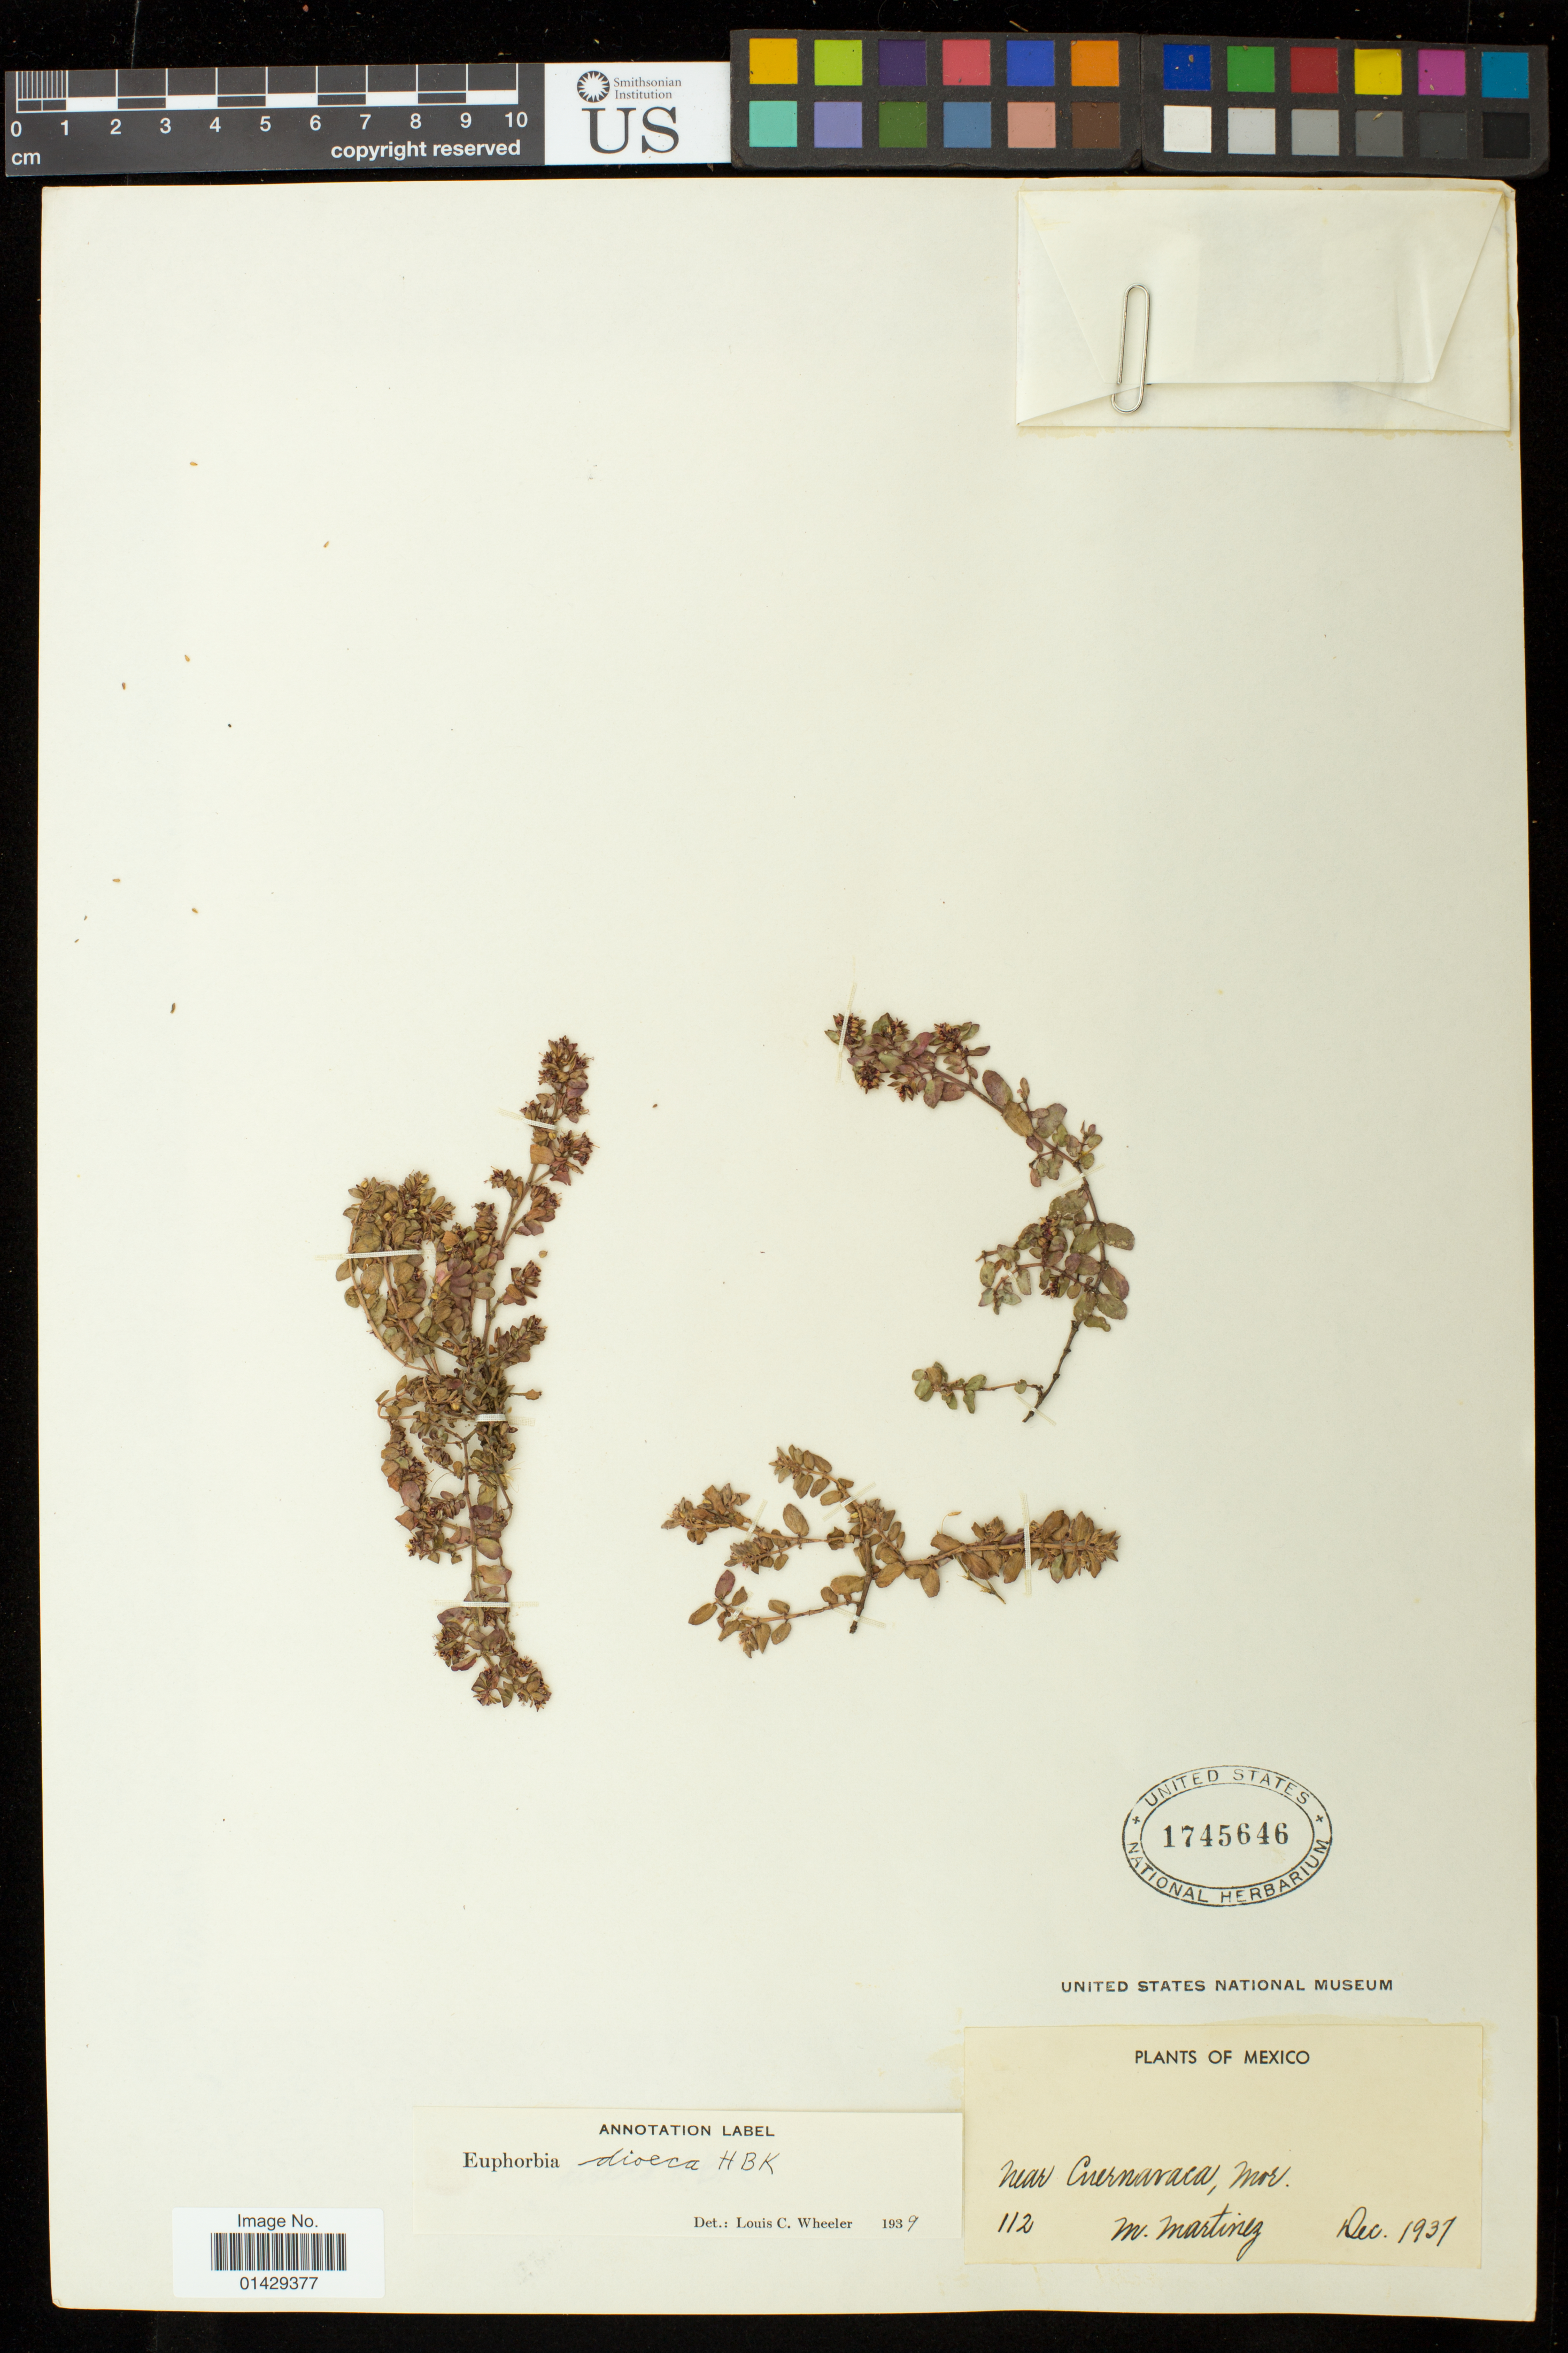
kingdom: Plantae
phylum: Tracheophyta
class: Magnoliopsida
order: Malpighiales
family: Euphorbiaceae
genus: Euphorbia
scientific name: Euphorbia dioeca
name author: Kunth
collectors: M. Martinez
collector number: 112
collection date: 1937-12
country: Mexico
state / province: Morelos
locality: Near Cuernavaca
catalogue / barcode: US 1745646